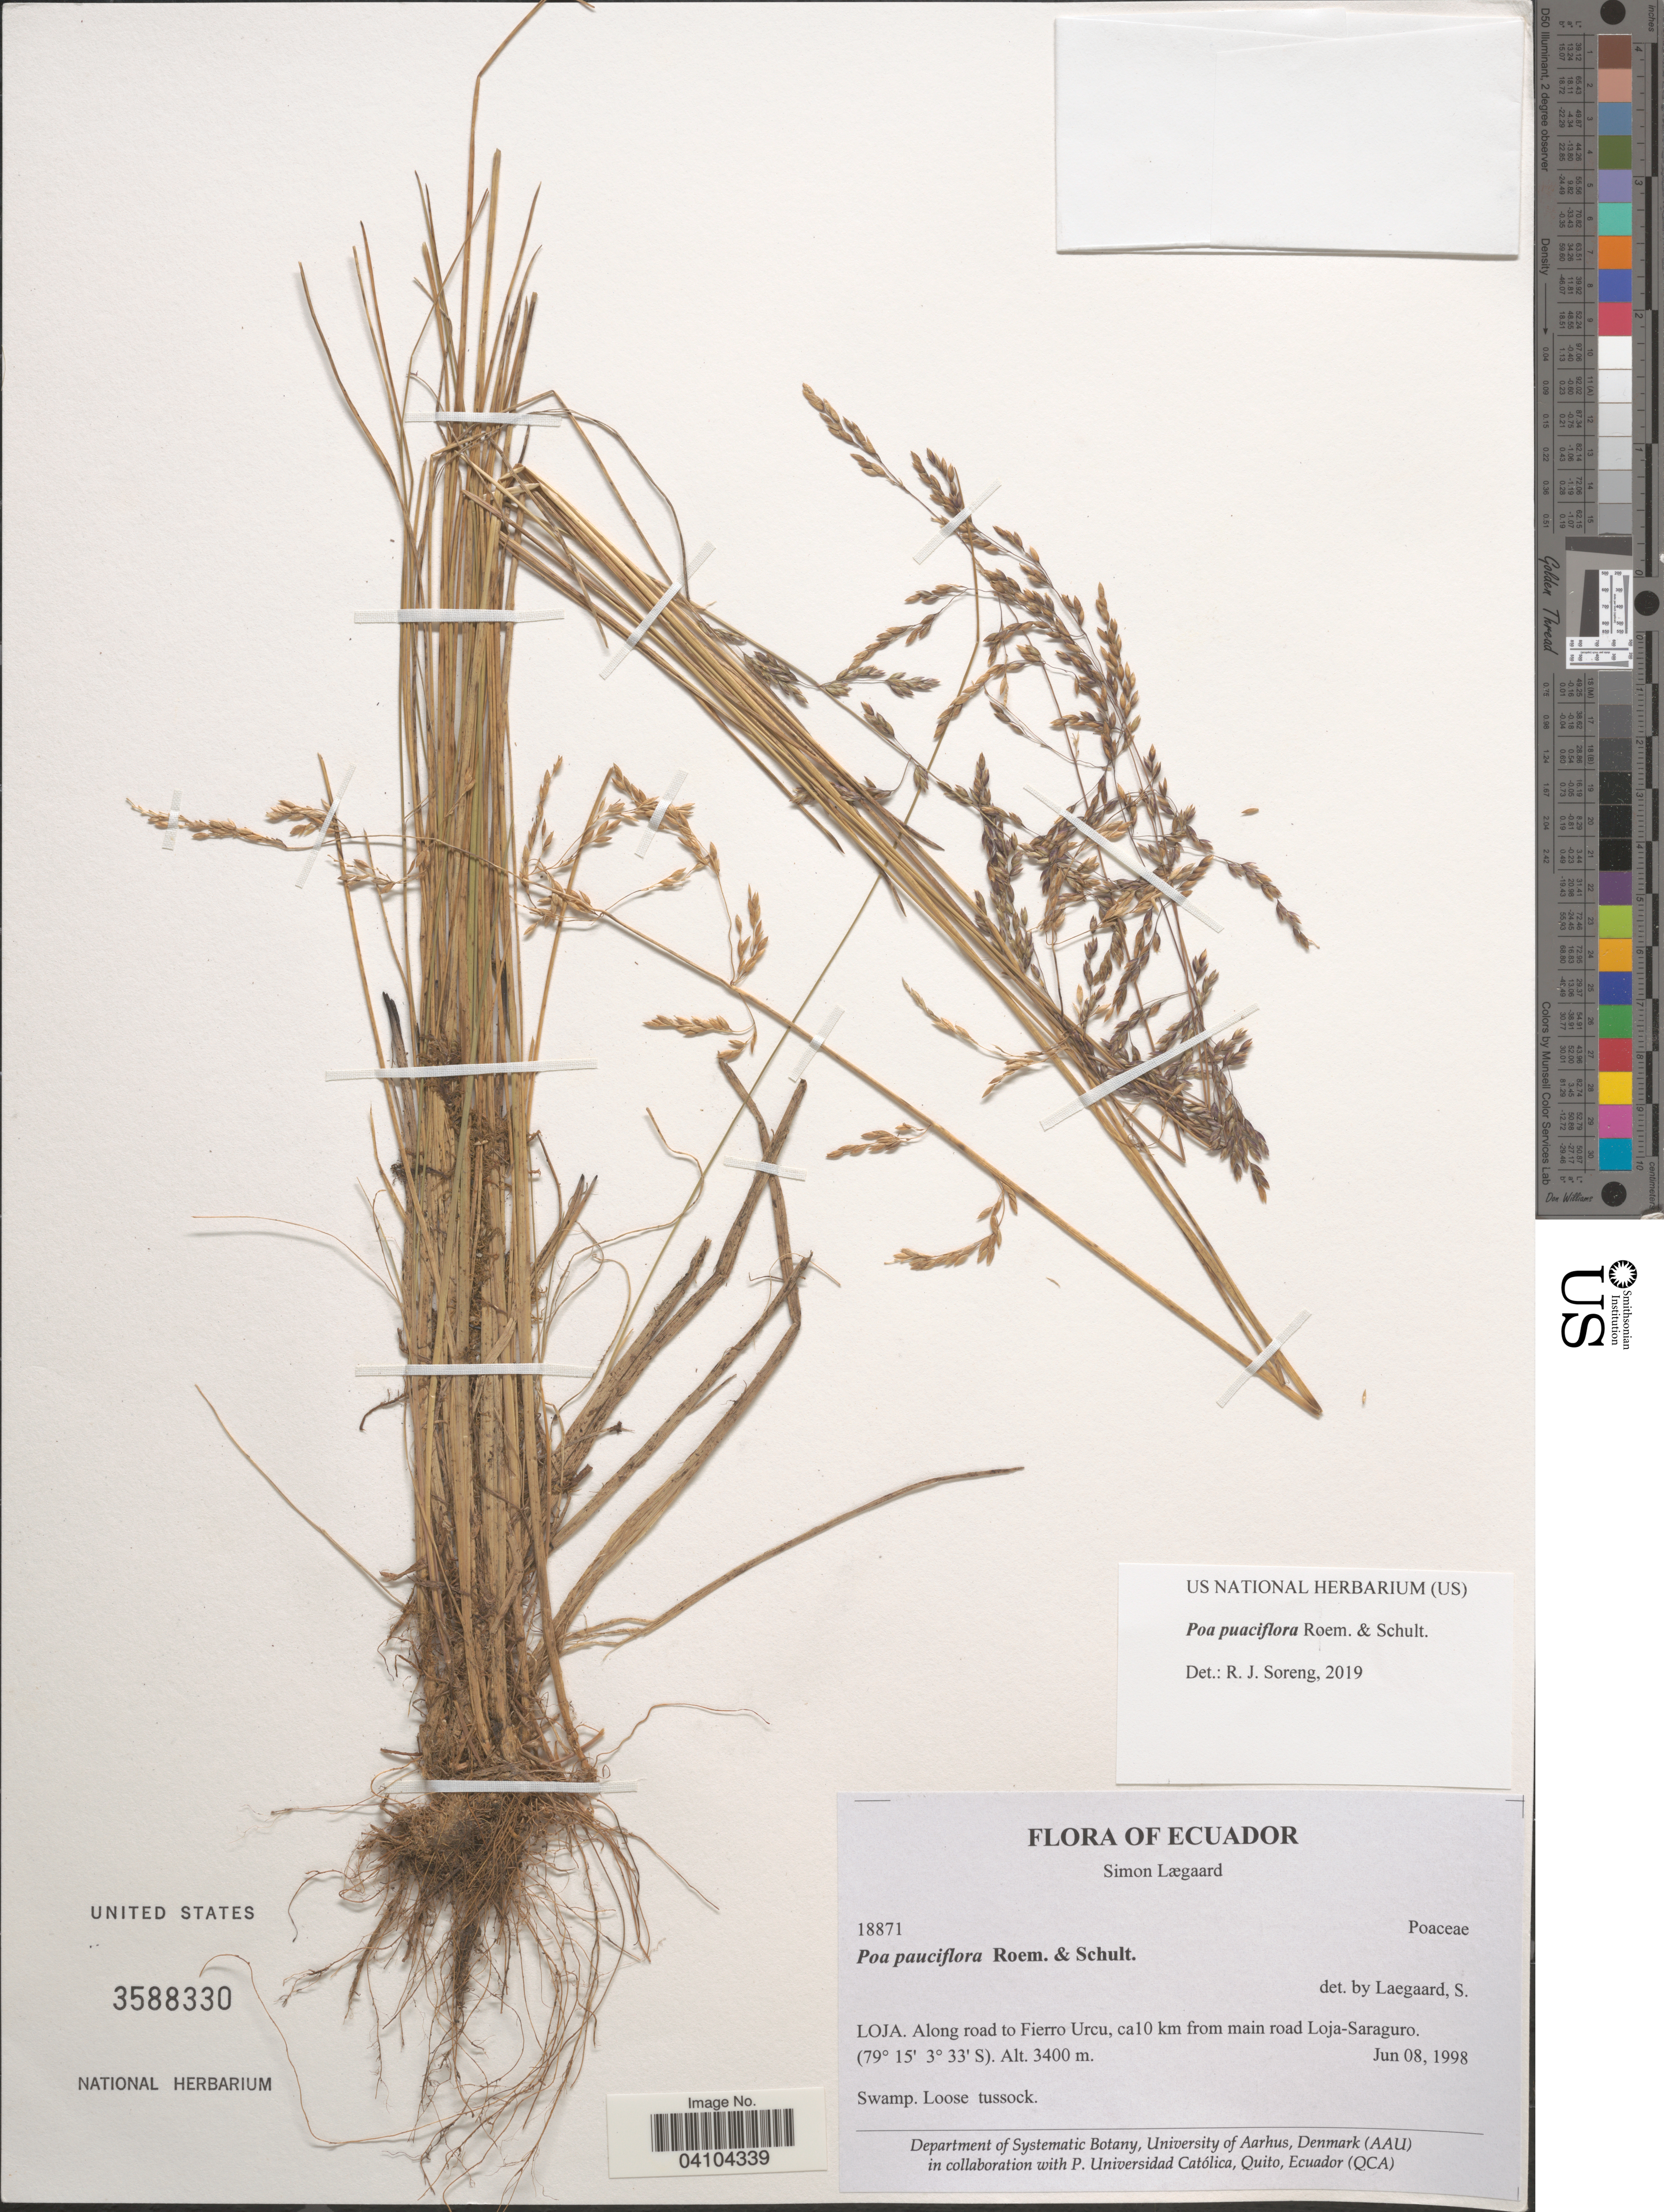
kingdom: Plantae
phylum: Tracheophyta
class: Liliopsida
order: Poales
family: Poaceae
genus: Poa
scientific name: Poa pauciflora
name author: Roem. & Schult.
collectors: S. Lægaard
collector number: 18871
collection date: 1998-06-08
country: Ecuador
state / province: Loja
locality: Along road to Fierro Urcu, ca 10 km from main road Loja-Saraguro.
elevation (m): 3400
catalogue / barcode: US 3588330